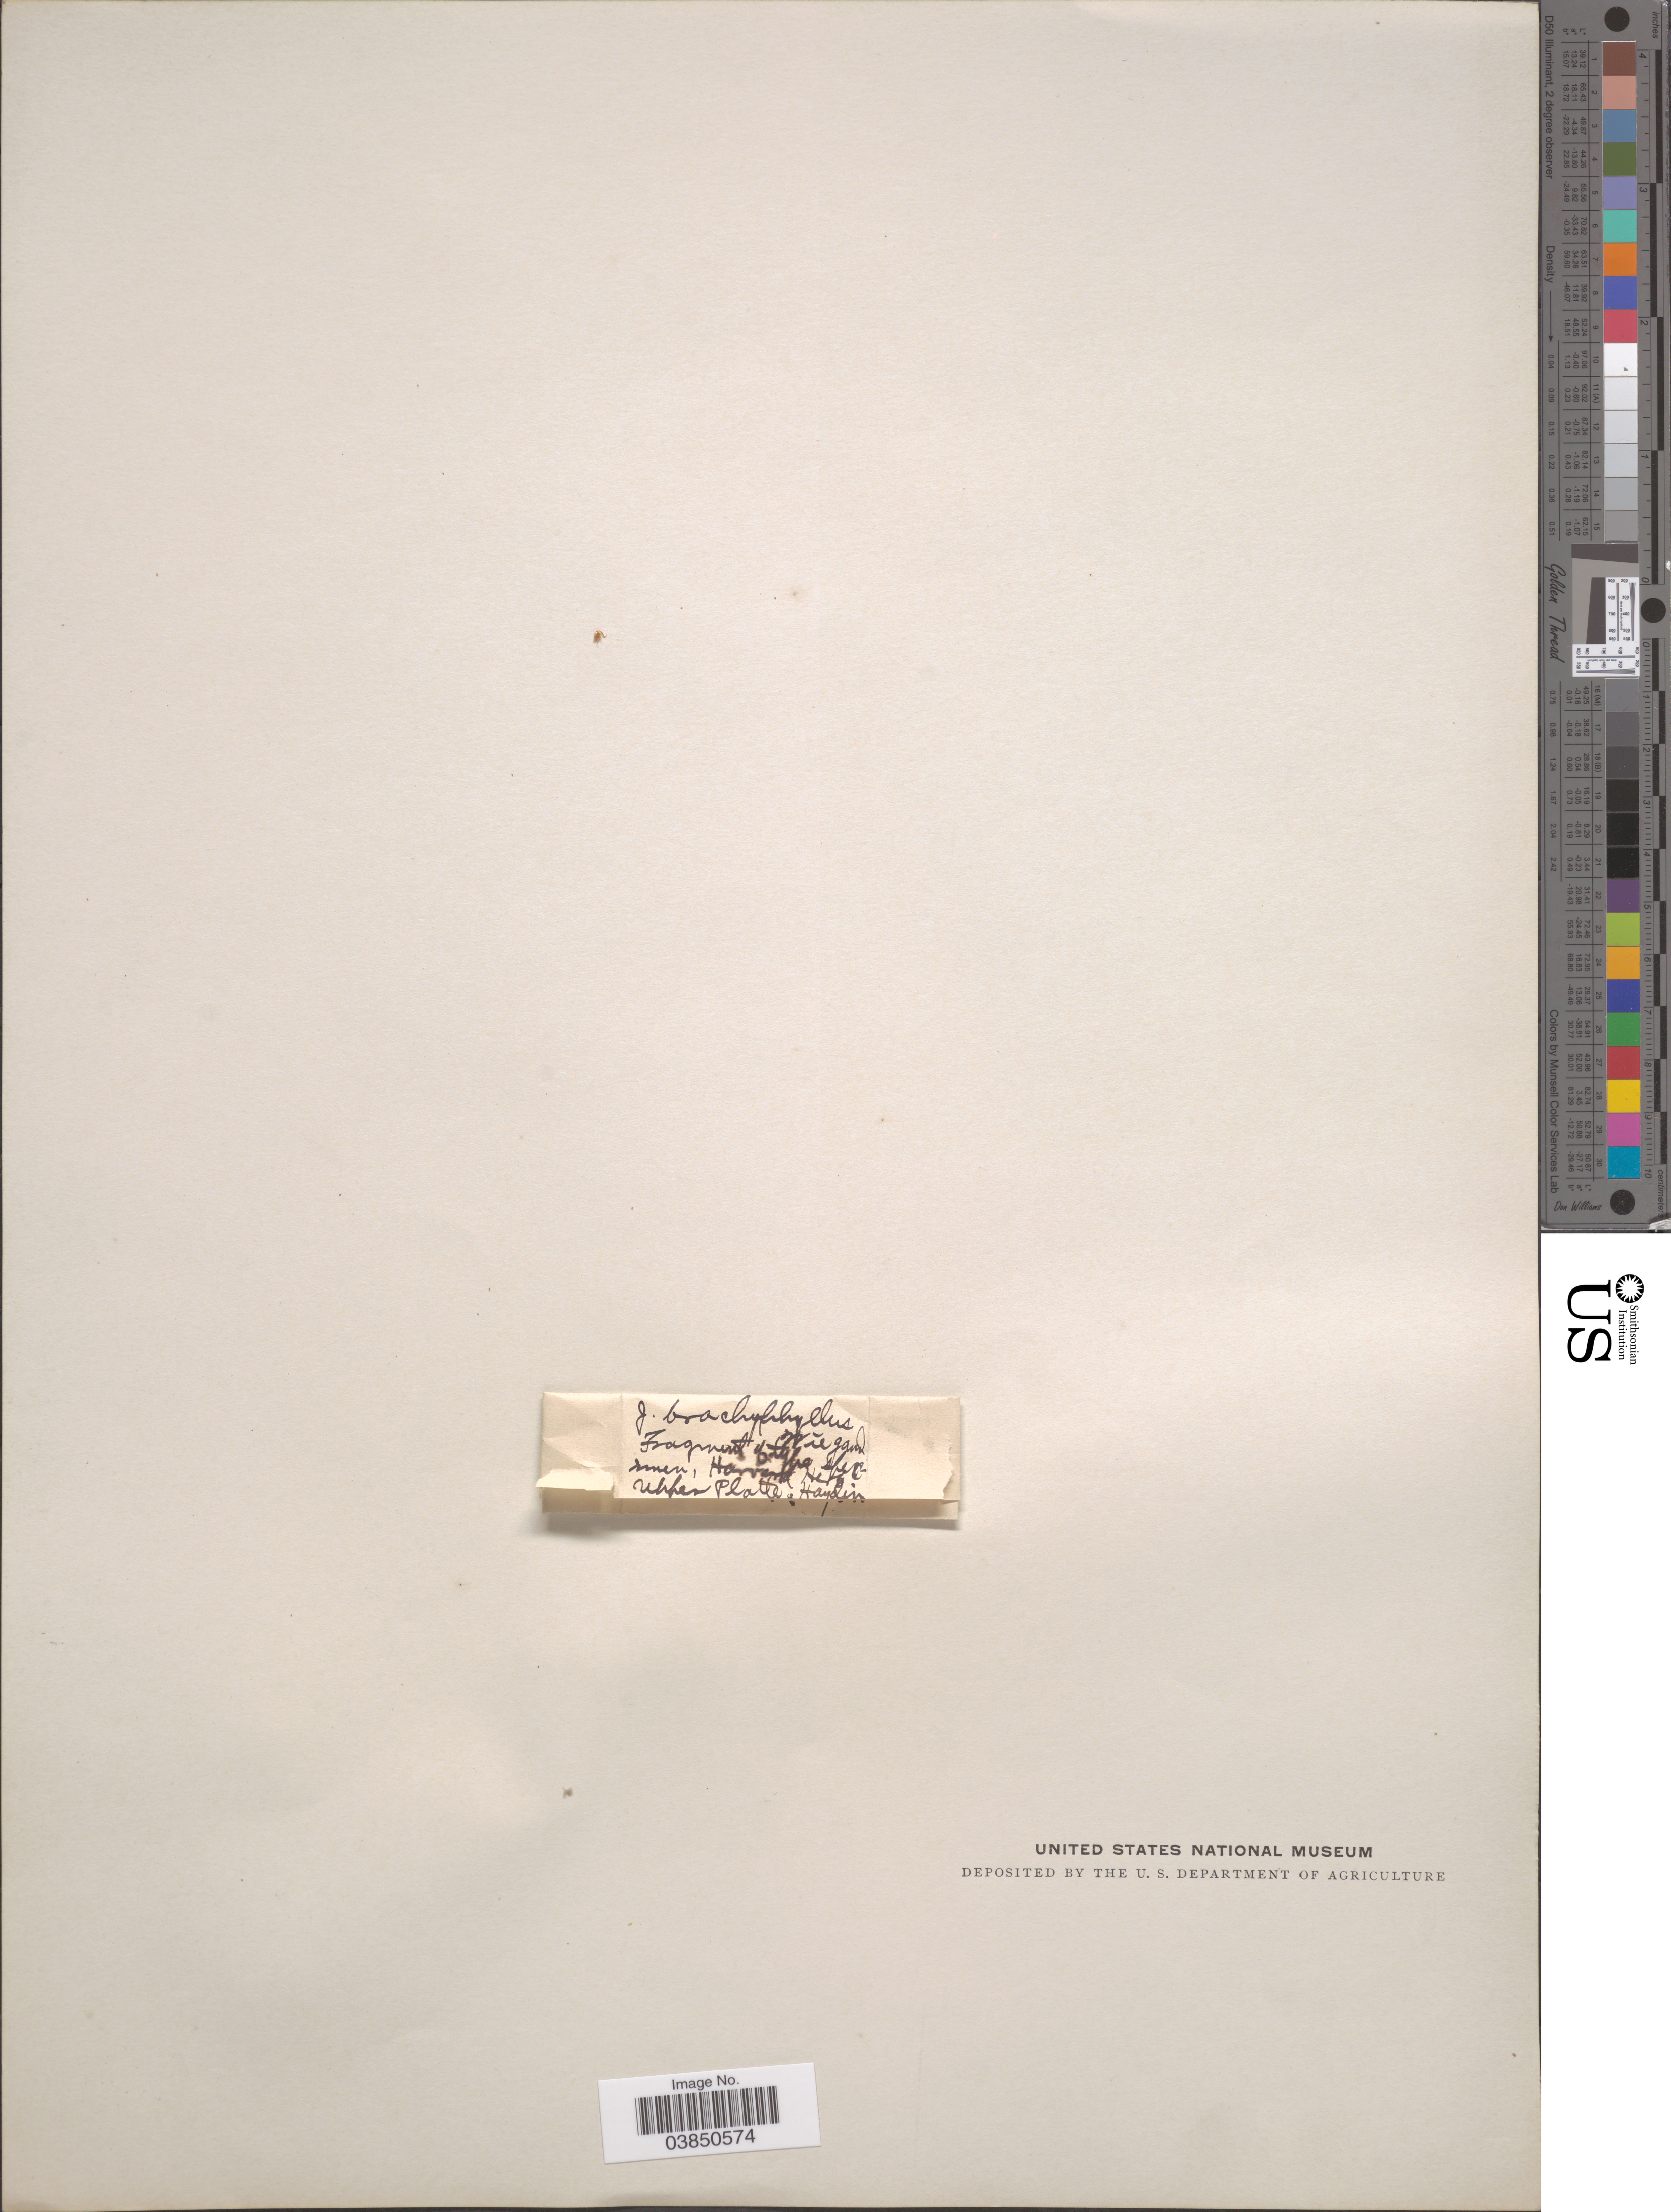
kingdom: Plantae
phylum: Tracheophyta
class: Liliopsida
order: Poales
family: Juncaceae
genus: Juncus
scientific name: Juncus brachycephalus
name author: (Engelm.) Buchenau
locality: Harvard Het. Upper Platte, Haydin. [interpreted] [unsure placement]